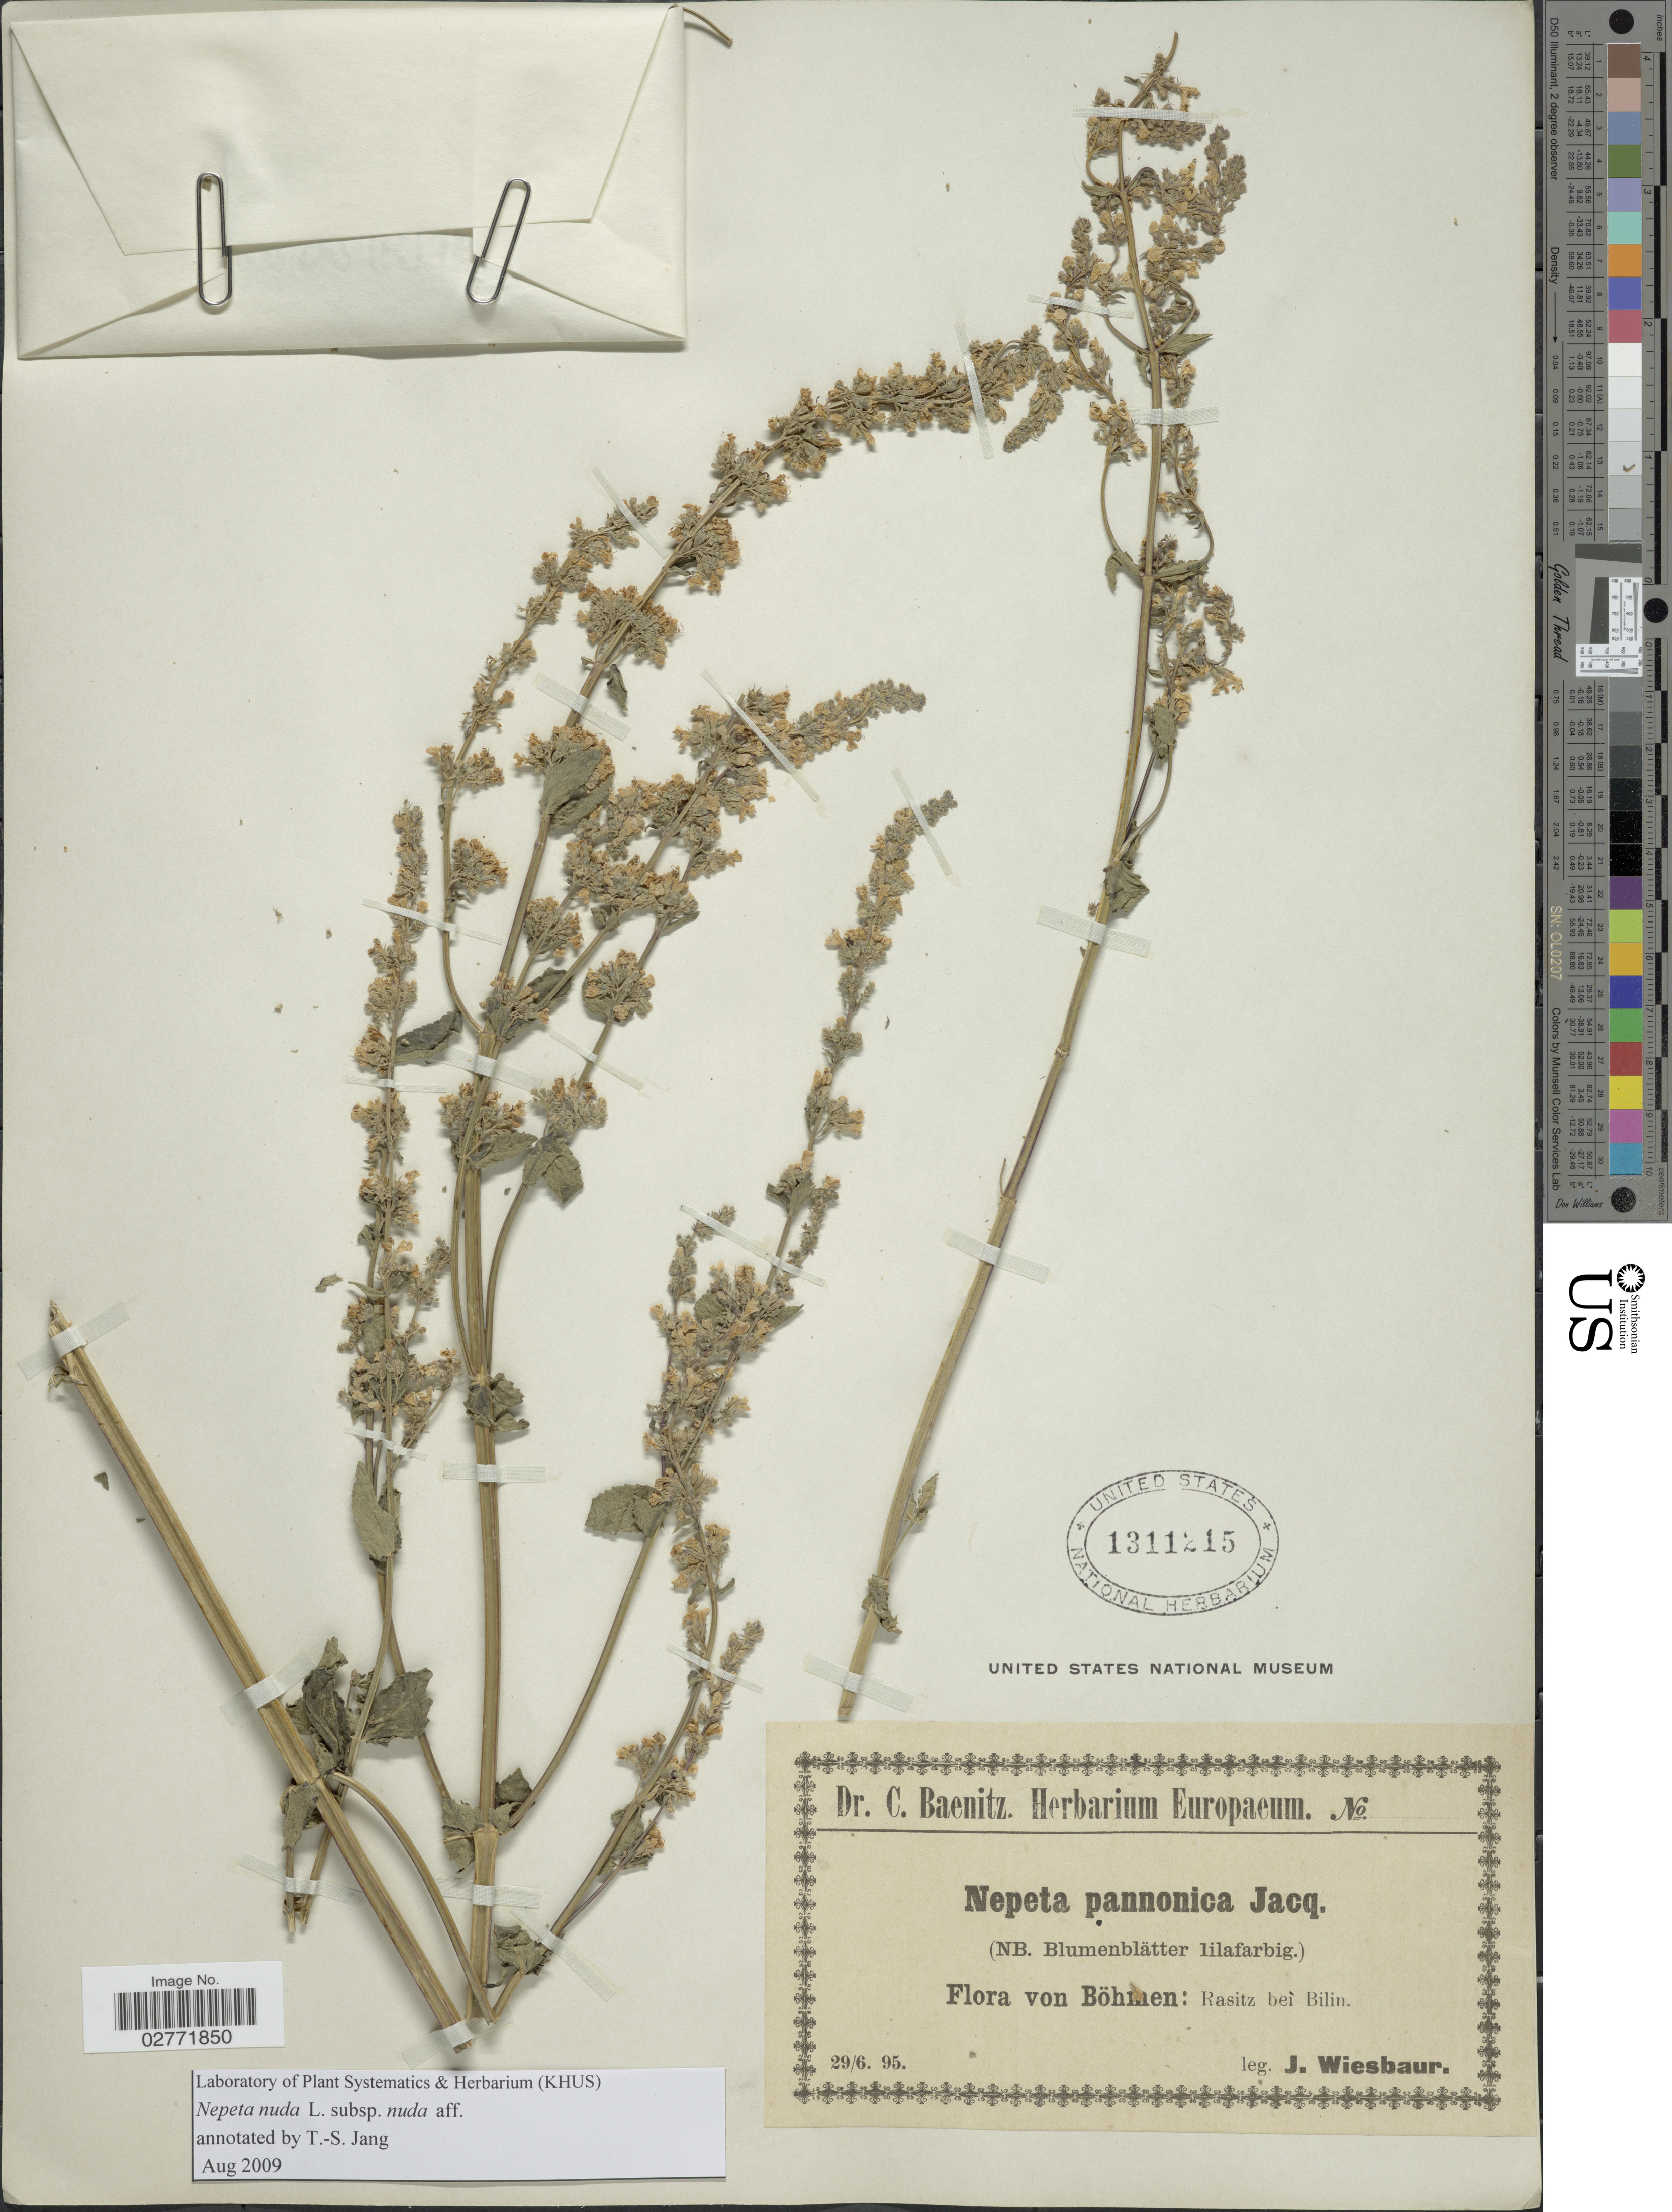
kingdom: Plantae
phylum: Tracheophyta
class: Magnoliopsida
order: Lamiales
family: Lamiaceae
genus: Nepeta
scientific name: Nepeta nuda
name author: L.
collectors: J. Wiesbaur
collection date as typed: Transcribed d/m/y: 29/6/95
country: Czechia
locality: Böhmen, Rasitz bei Bilin.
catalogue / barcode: US 1311215